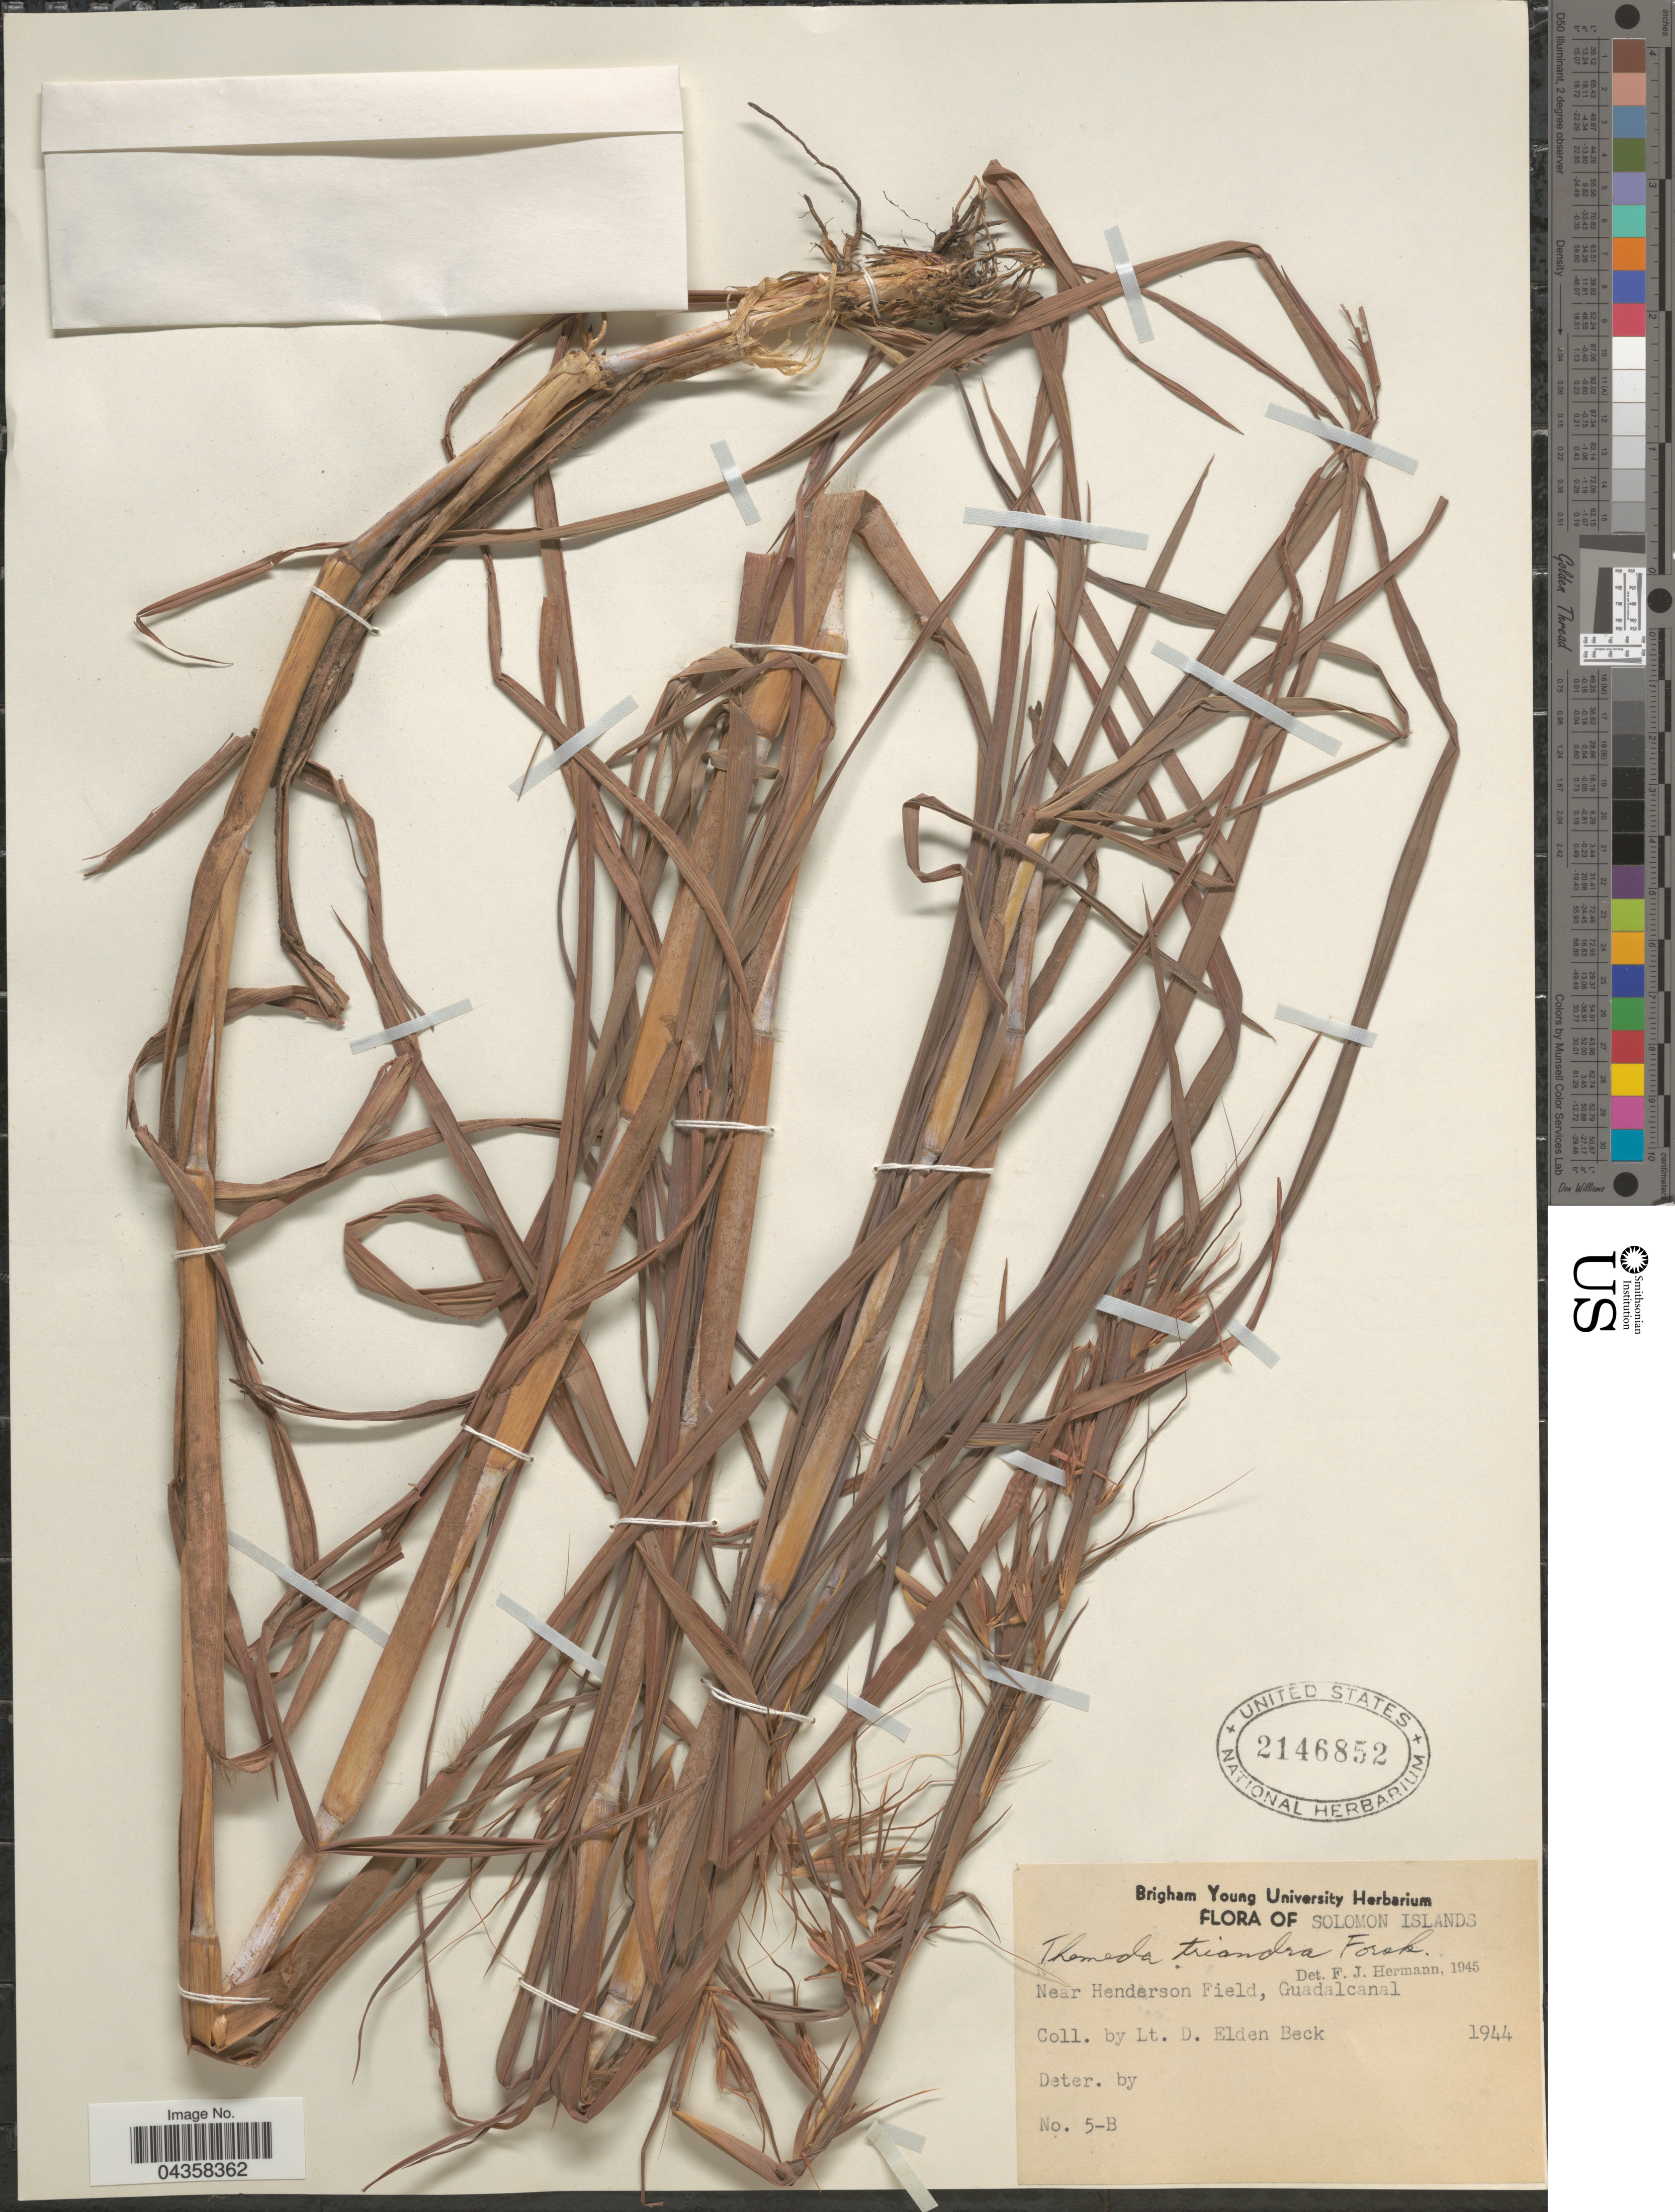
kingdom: Plantae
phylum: Tracheophyta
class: Liliopsida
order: Poales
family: Poaceae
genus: Themeda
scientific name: Themeda triandra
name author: Forssk.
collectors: E.D. Beck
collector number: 5-B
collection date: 1944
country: Solomon Islands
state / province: Solomon Islands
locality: Near Henderson Field, Guadalcanal.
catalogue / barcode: US 2146852